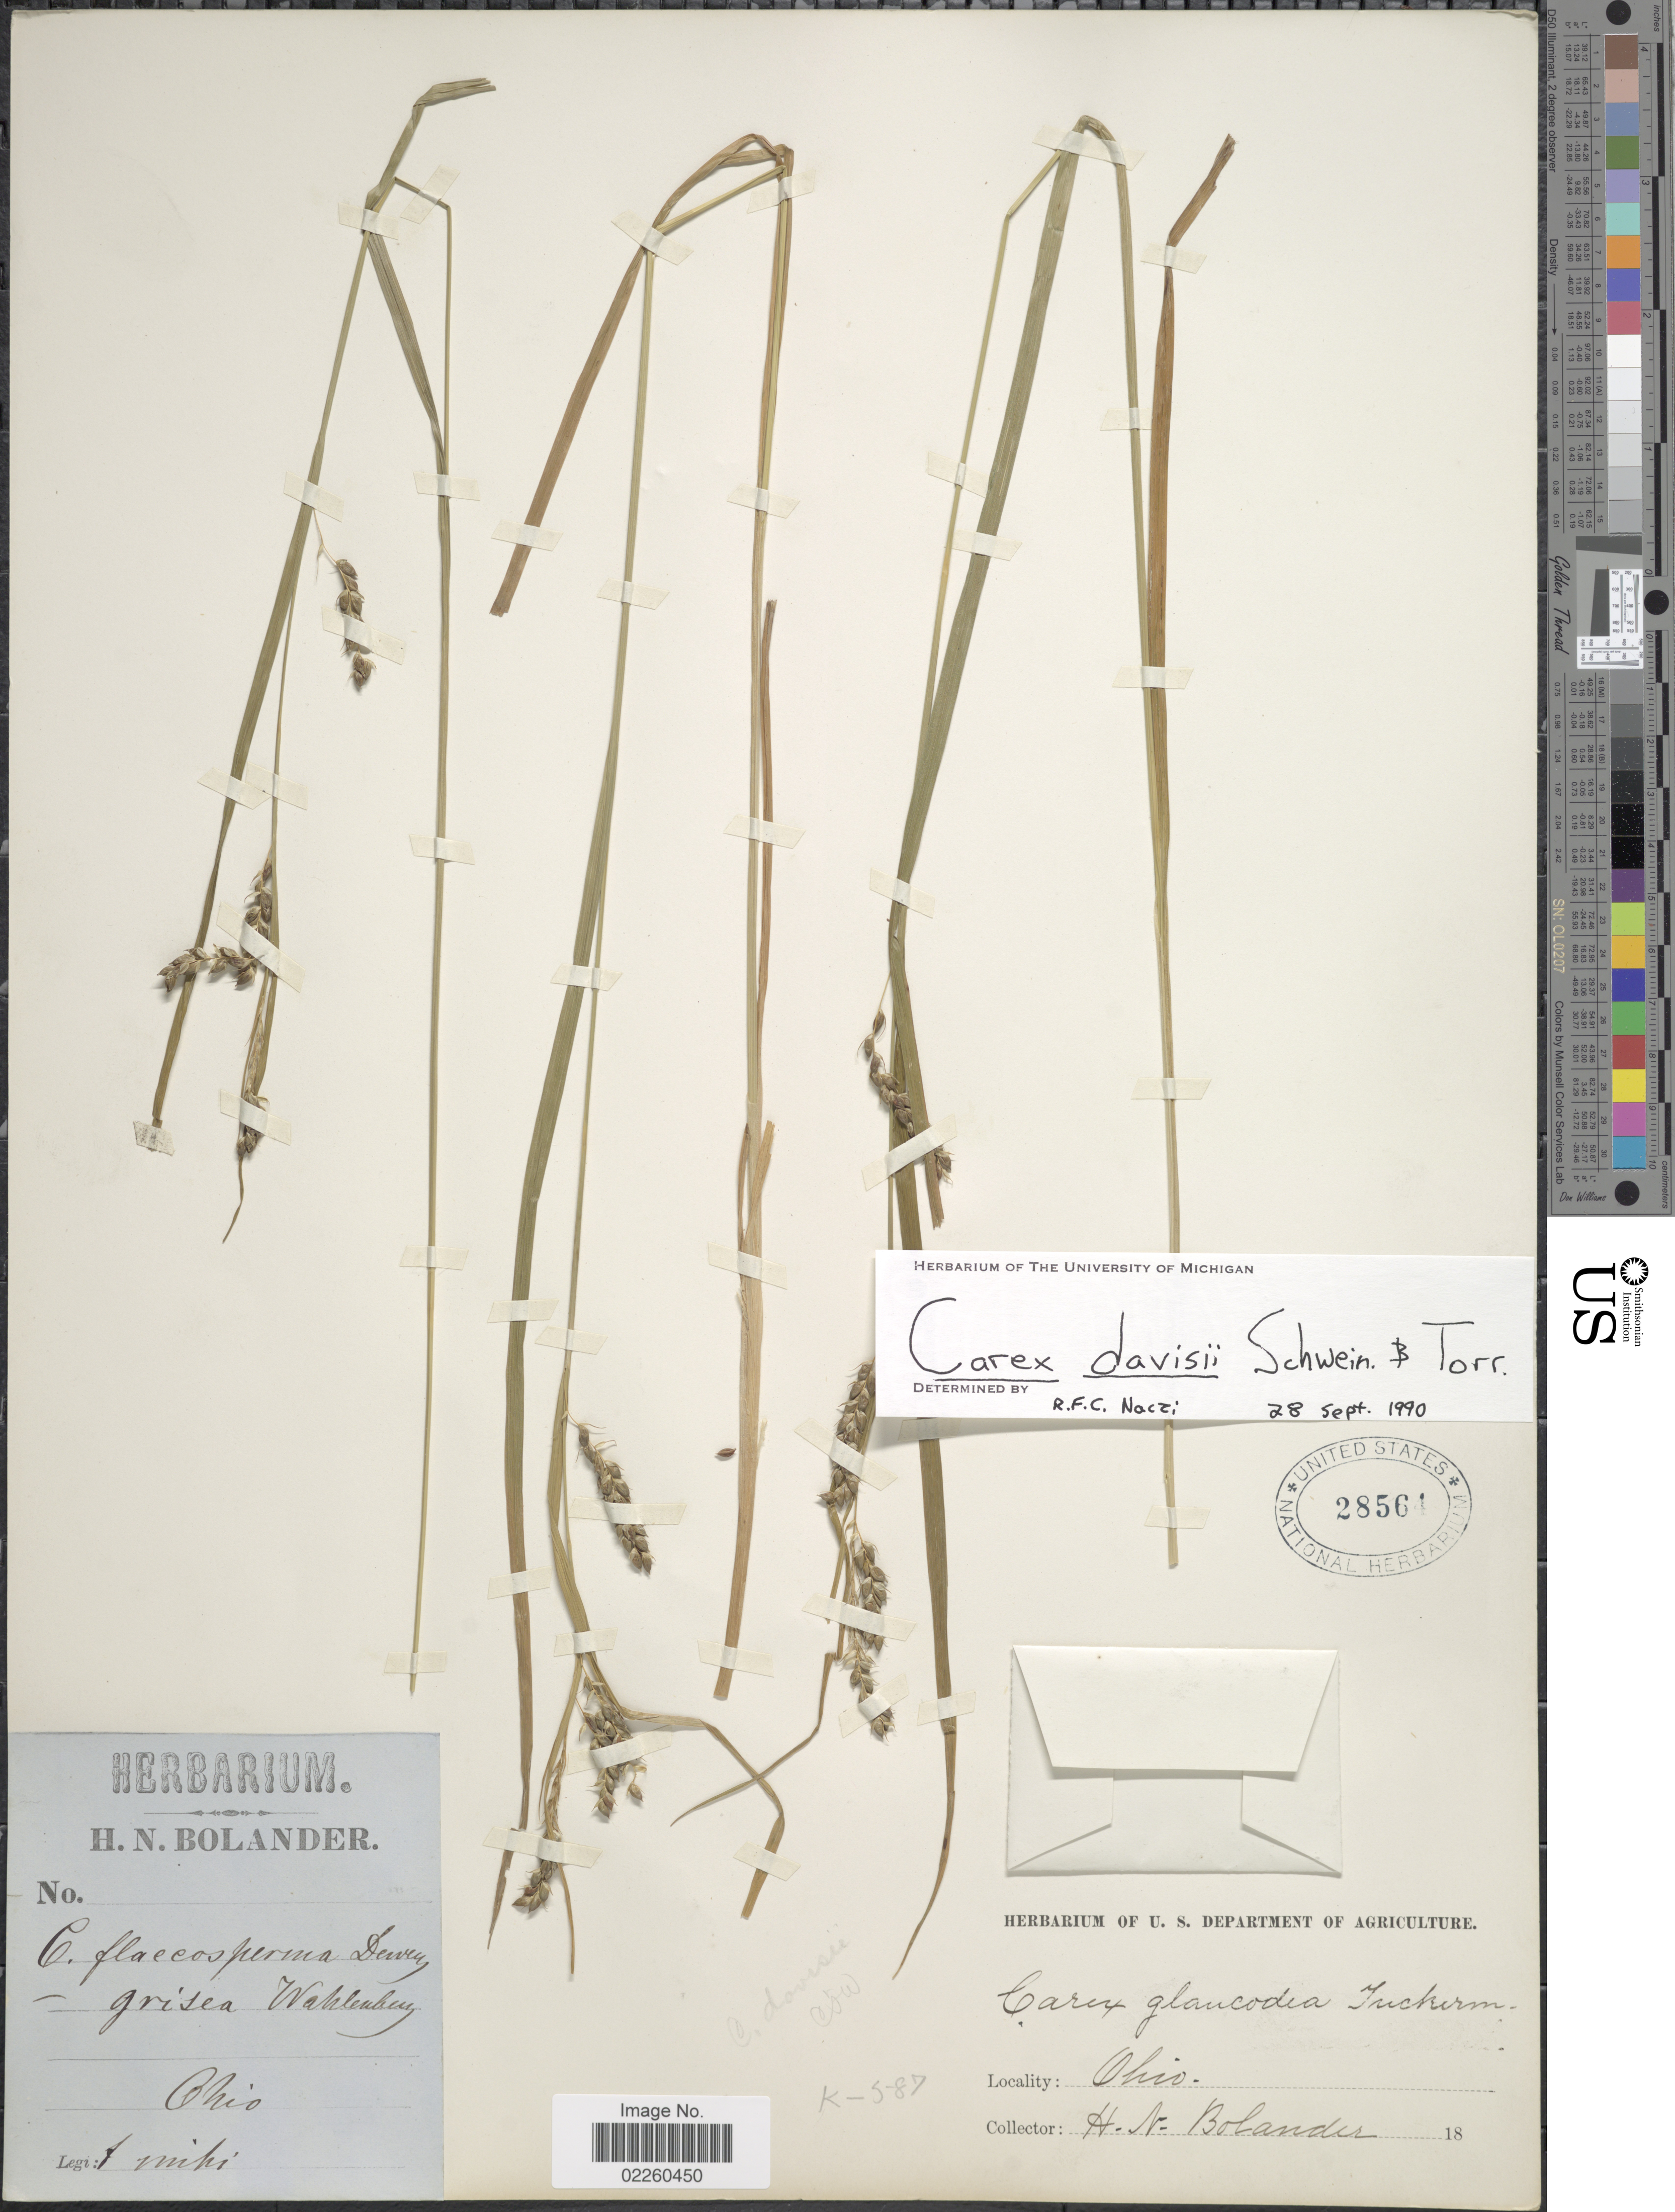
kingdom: Plantae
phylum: Tracheophyta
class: Liliopsida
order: Poales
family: Cyperaceae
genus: Carex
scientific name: Carex davisii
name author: Schwein. & Torr.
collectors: H. Bolander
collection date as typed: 18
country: United States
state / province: Ohio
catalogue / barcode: US 28561